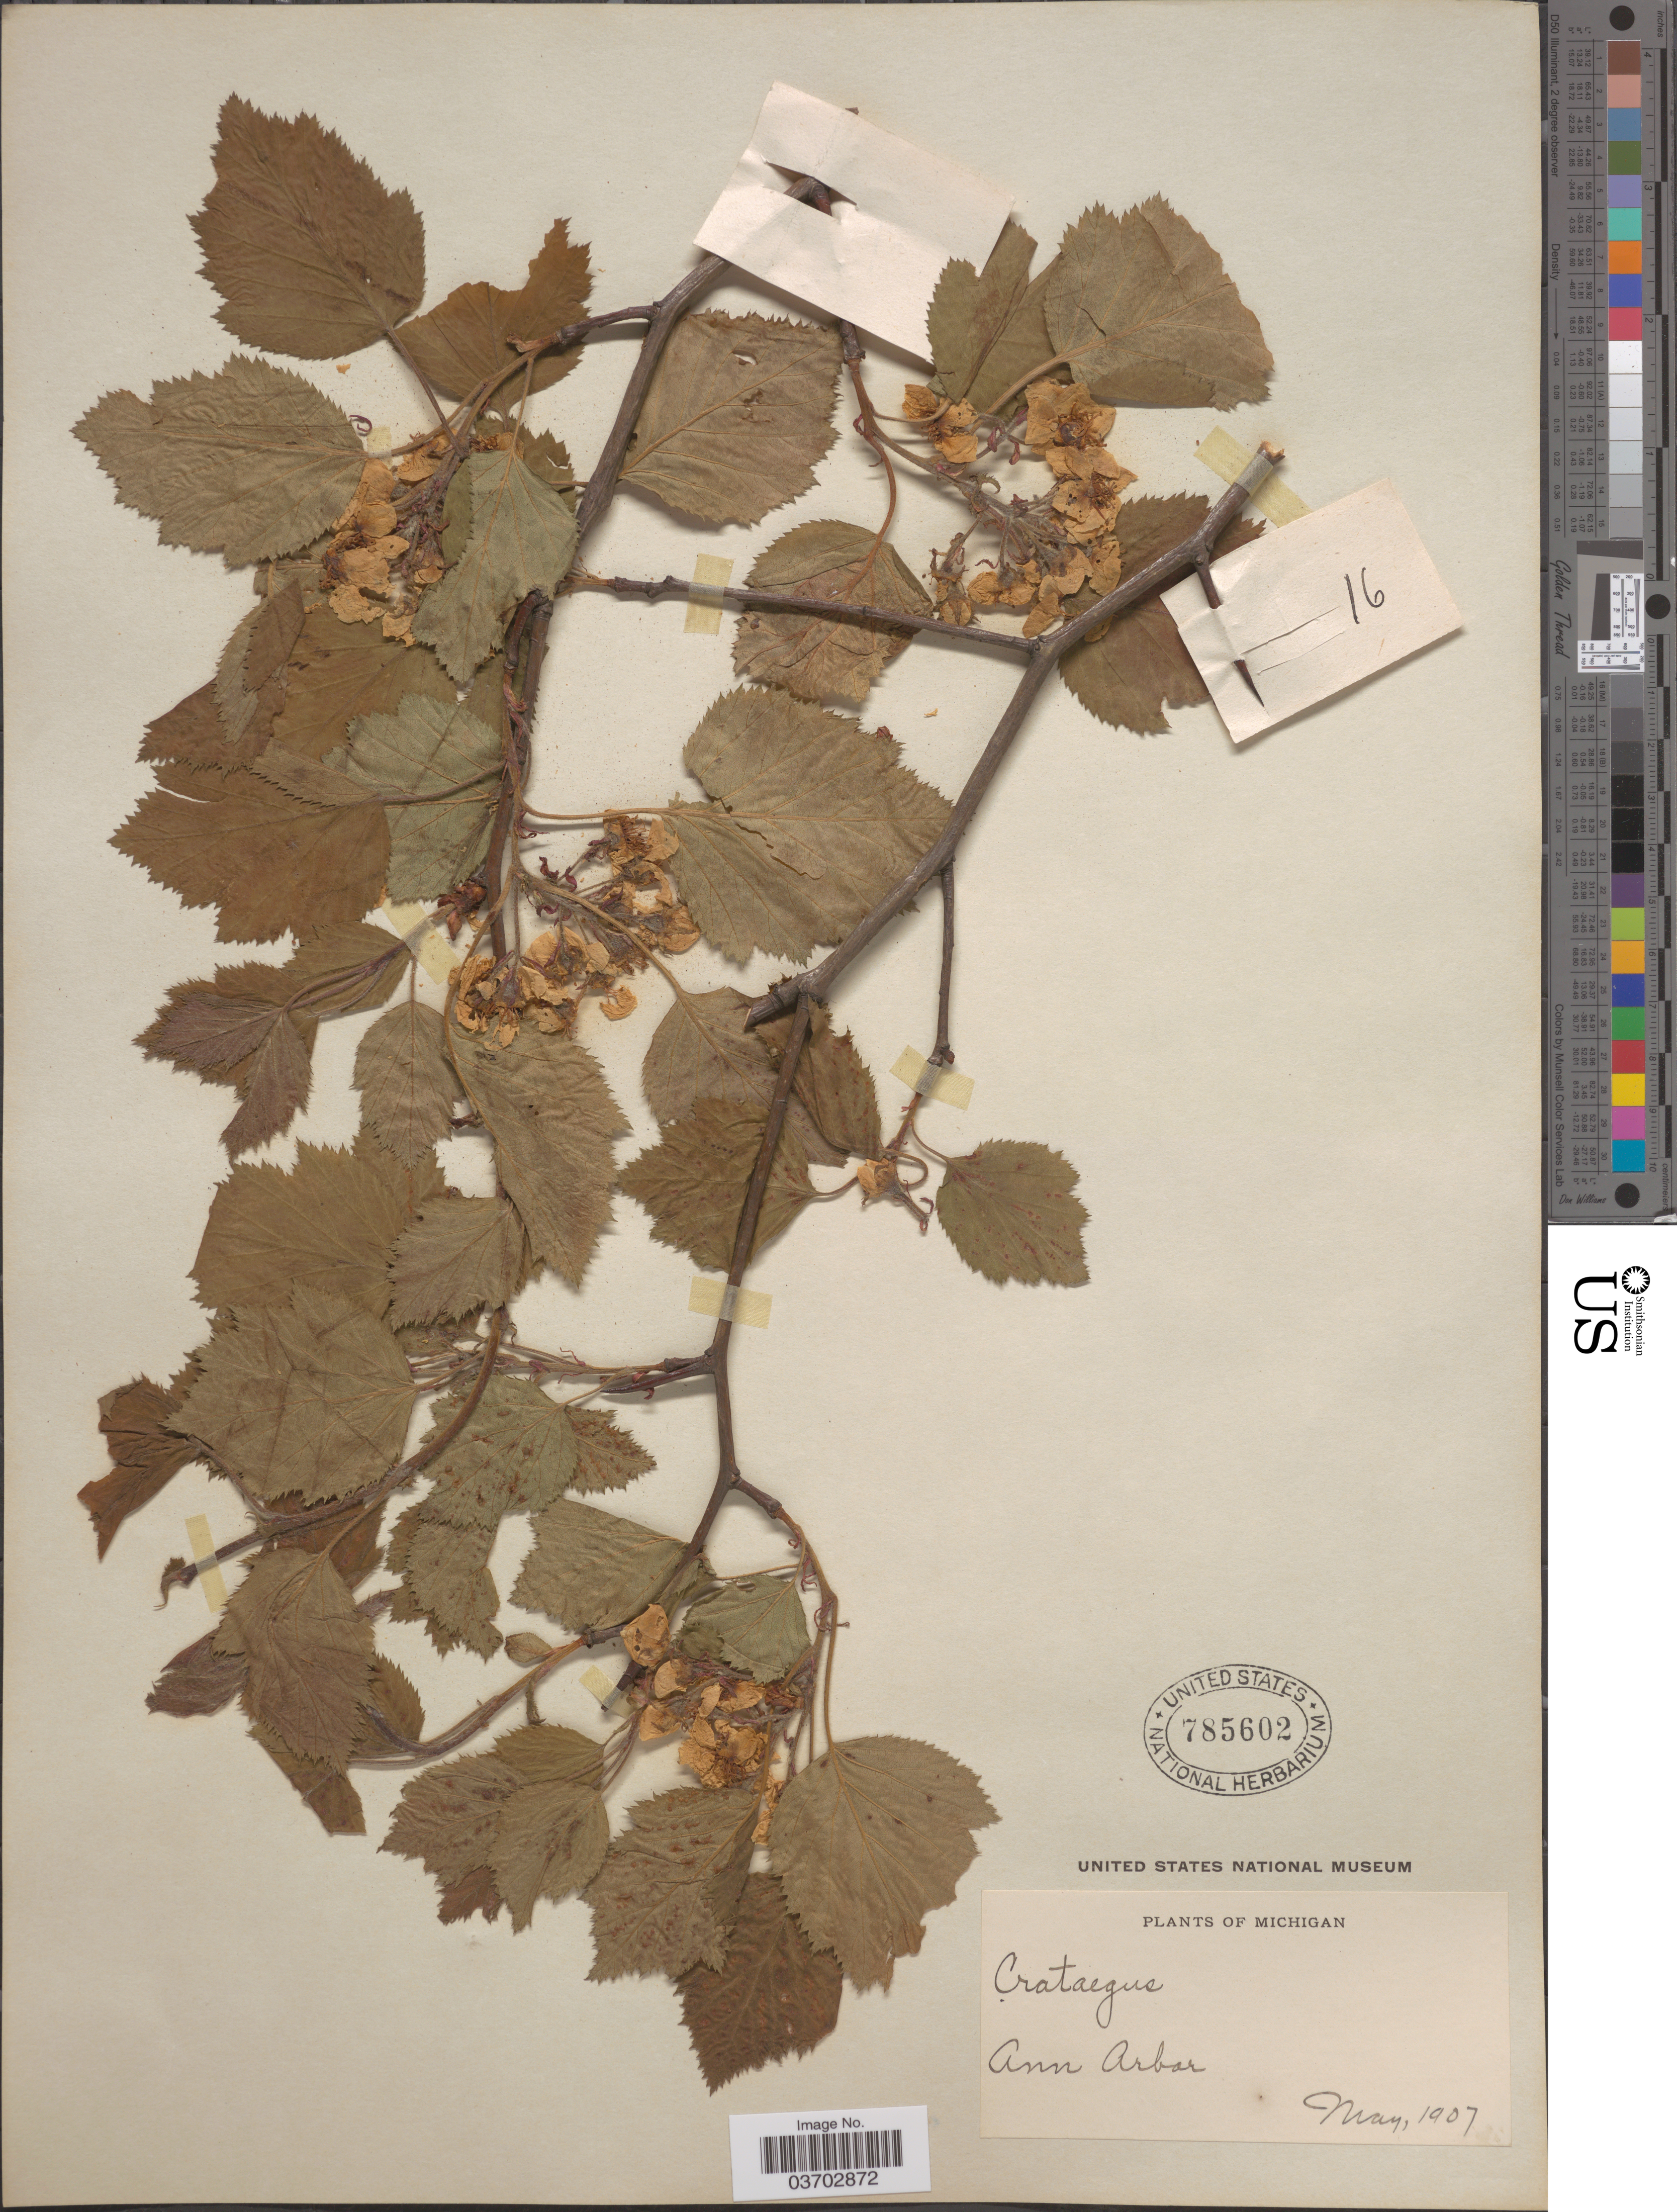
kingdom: Plantae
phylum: Tracheophyta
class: Magnoliopsida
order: Rosales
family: Rosaceae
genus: Crataegus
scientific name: Crataegus sp.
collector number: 16?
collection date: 1907-05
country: United States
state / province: Michigan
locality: Ann Arbor.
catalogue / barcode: US 785602